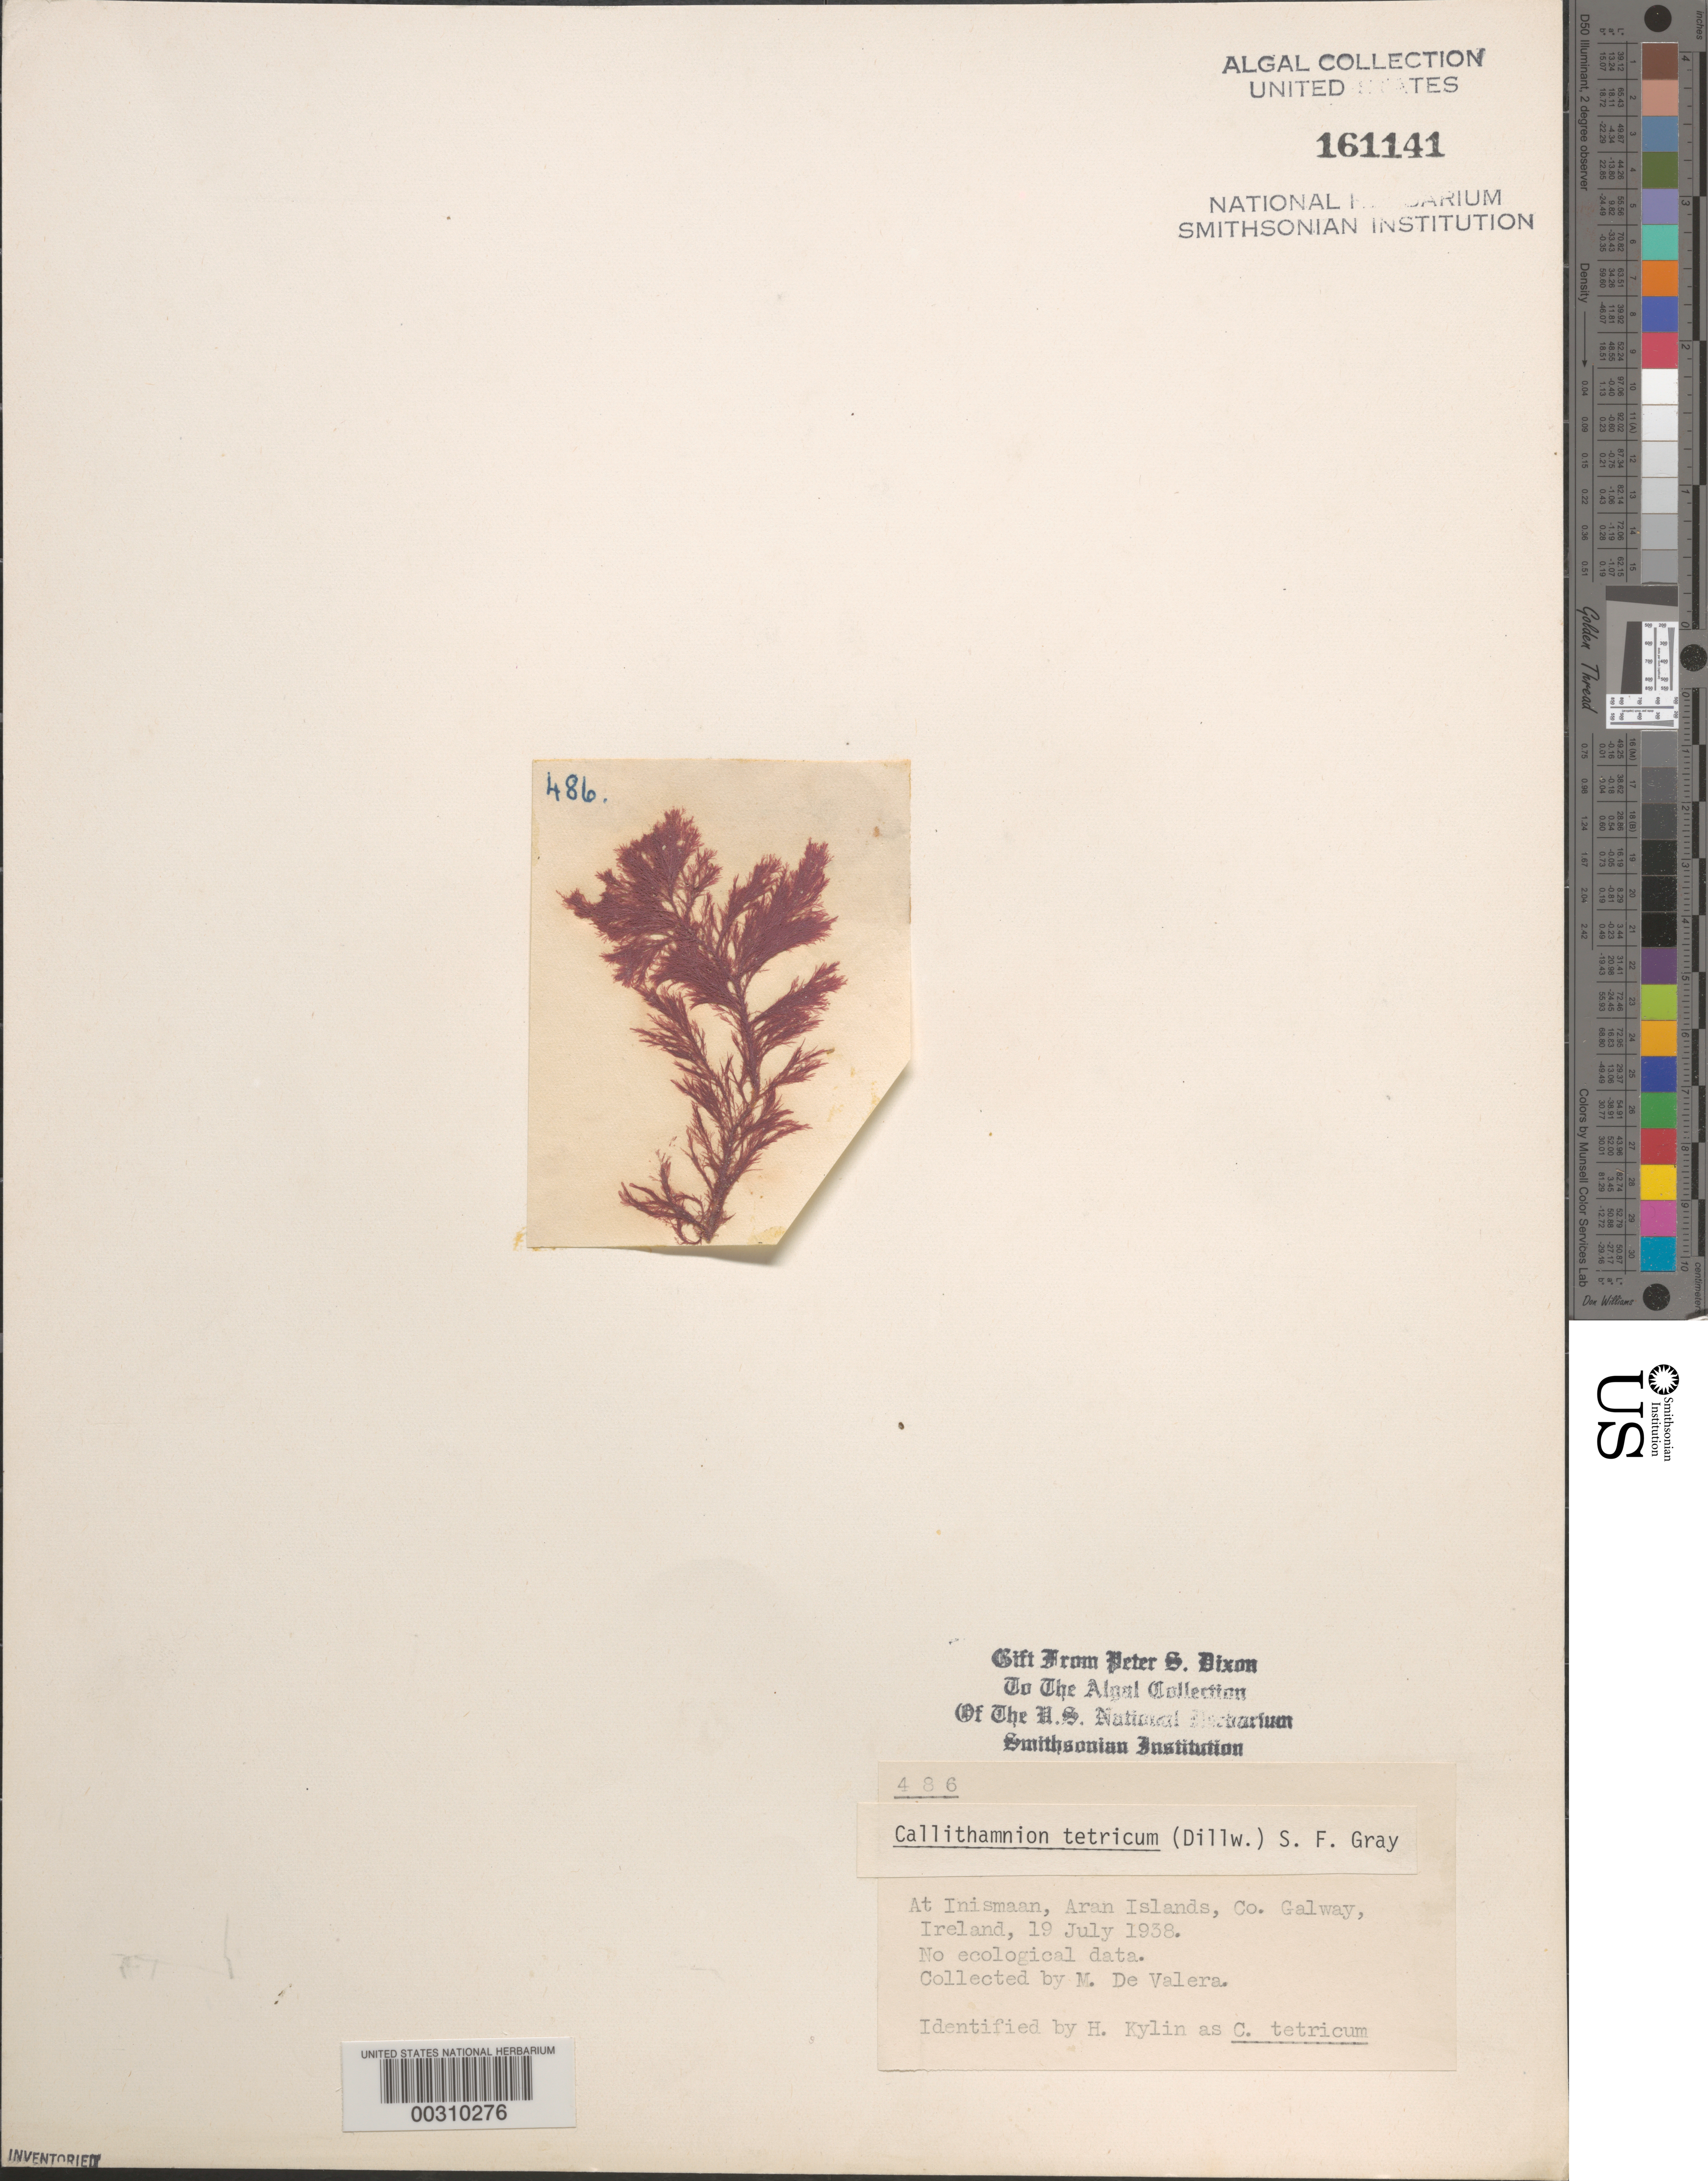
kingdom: Plantae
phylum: Rhodophyta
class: Florideophyceae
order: Ceramiales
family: Callithamniaceae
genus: Callithamnion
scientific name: Callithamnion tetricum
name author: (Dillwyn) S.F. Gray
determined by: Kylin, J. H.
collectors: M. De Valera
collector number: PSD 486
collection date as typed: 19 Jul 1938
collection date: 1938-07-19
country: Ireland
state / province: Connaught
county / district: Galway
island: Inishmaan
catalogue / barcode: US 161141